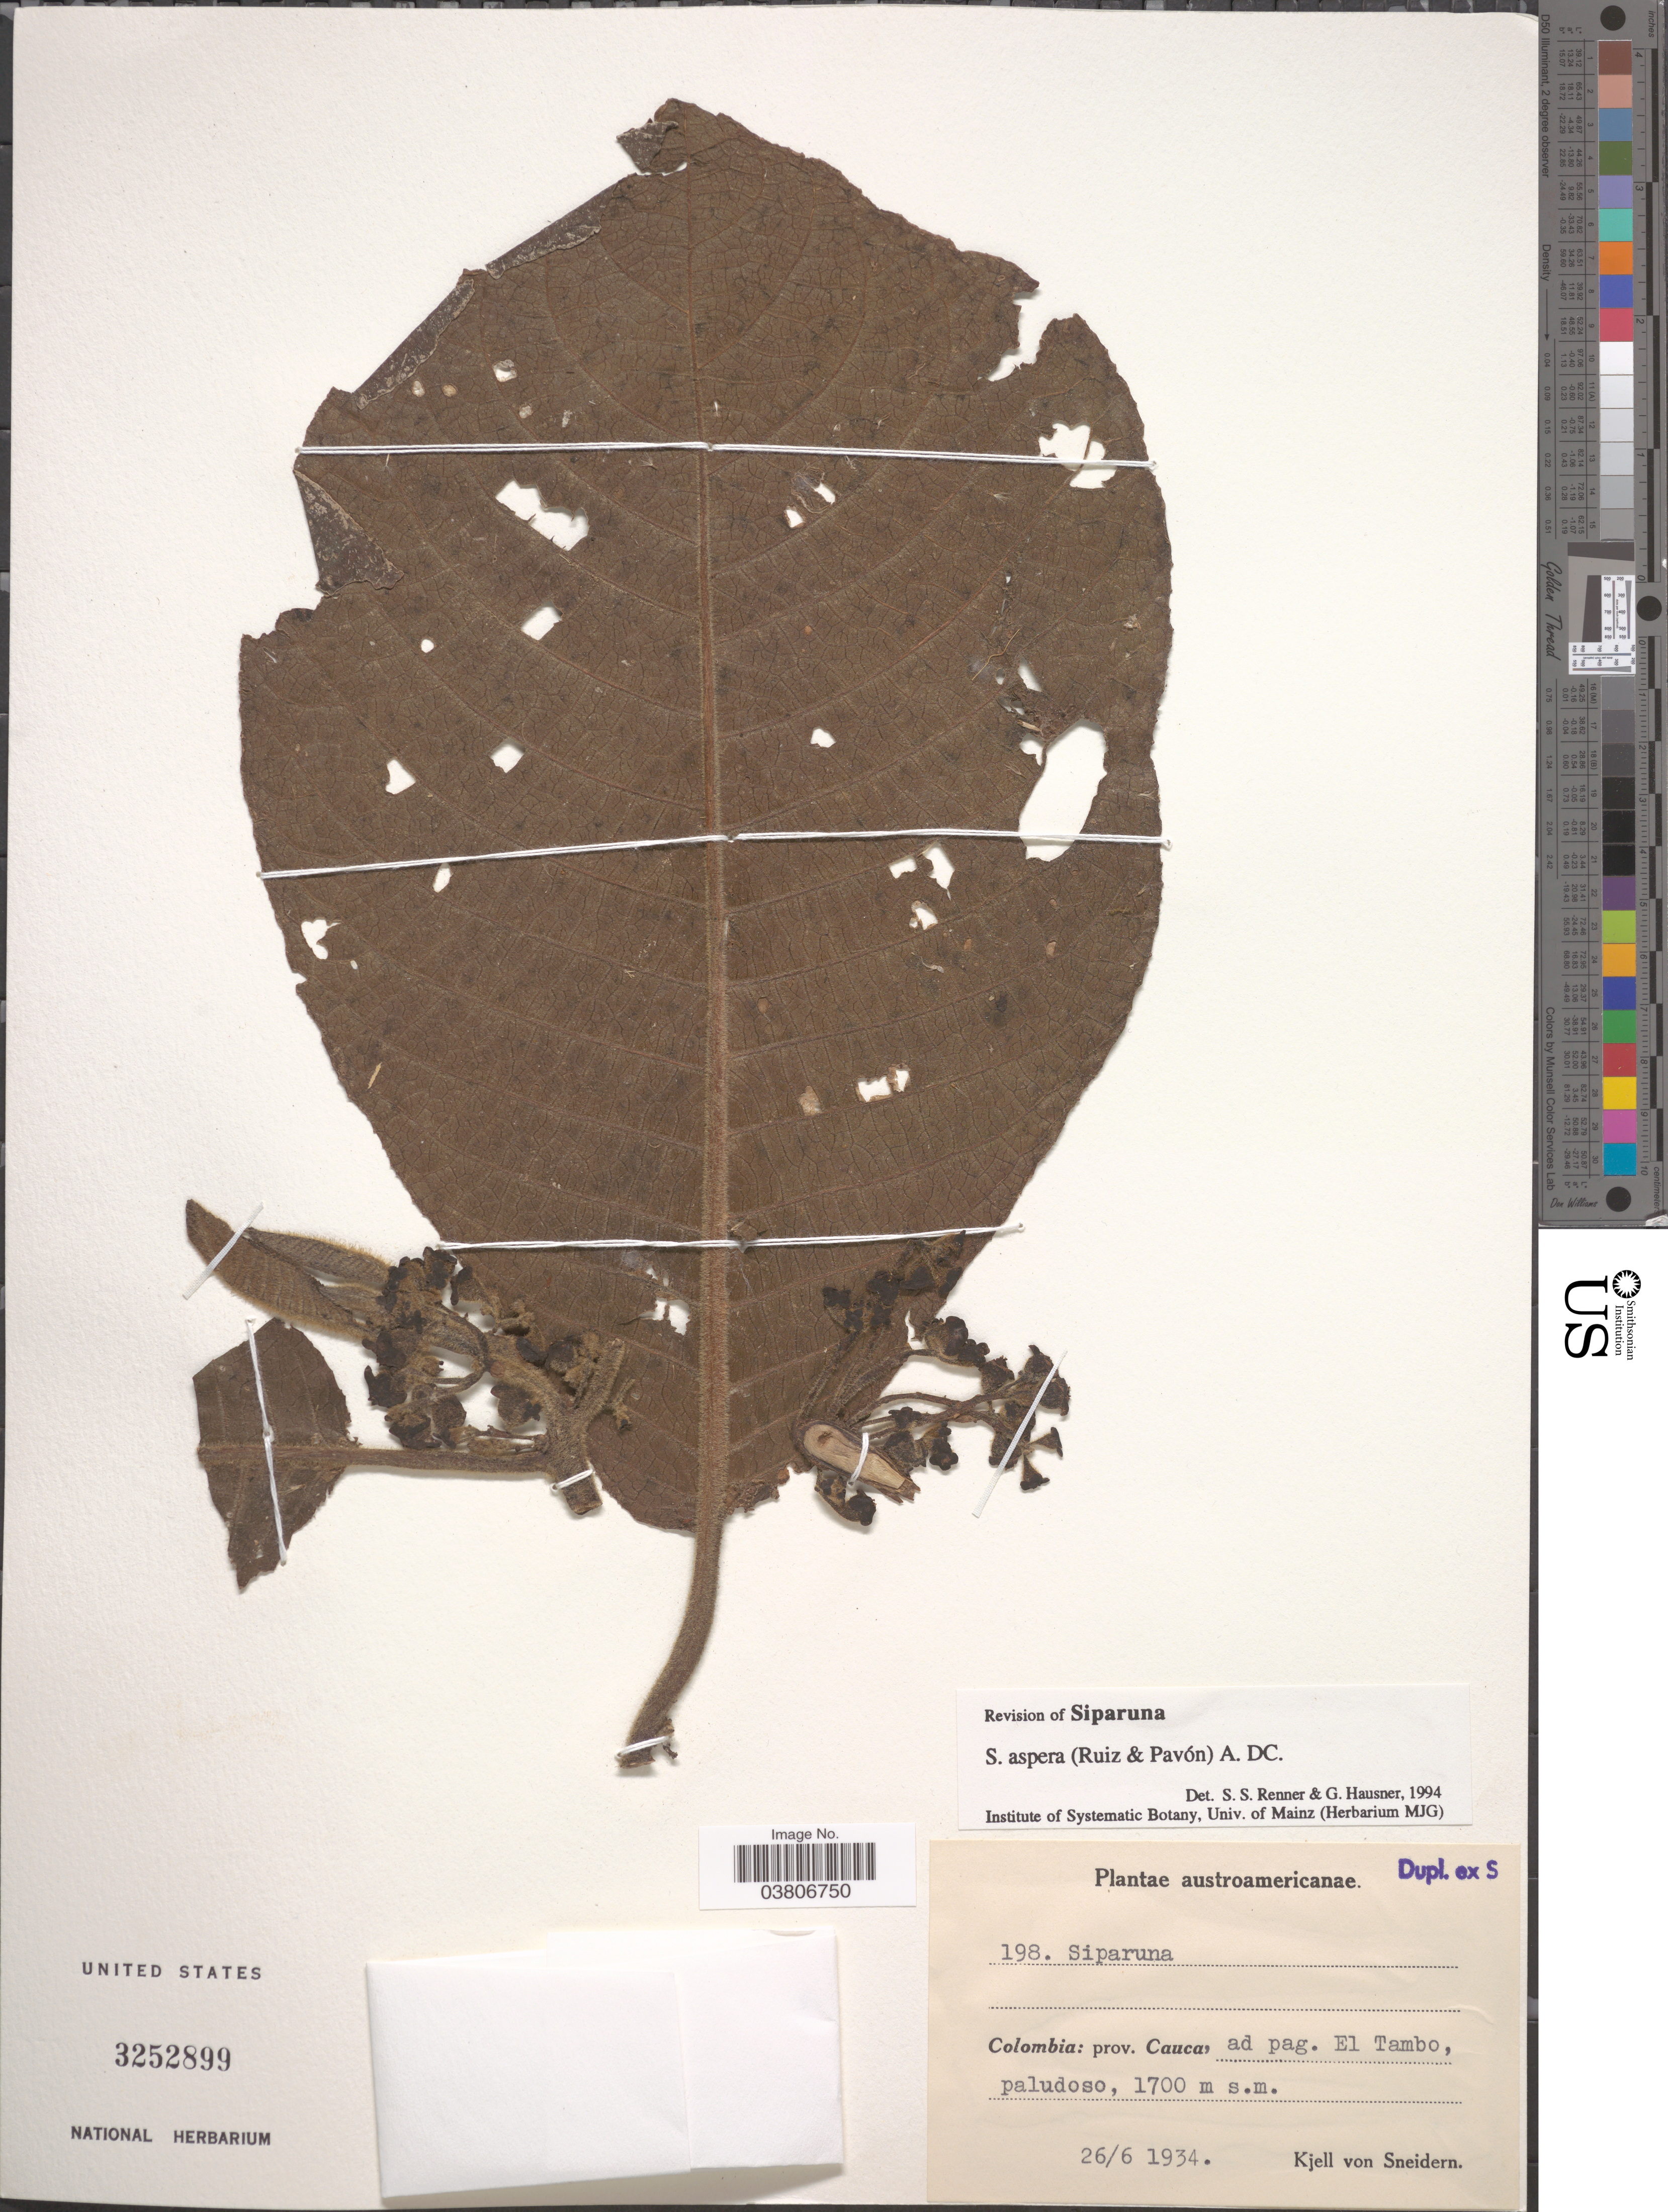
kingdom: Plantae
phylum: Tracheophyta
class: Magnoliopsida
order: Laurales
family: Siparunaceae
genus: Siparuna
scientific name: Siparuna aspera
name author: (Ruiz & Pav.) A. DC.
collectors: K. von Sneidern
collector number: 198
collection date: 1934-06-26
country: Colombia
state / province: Cauca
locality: Ad pag. El Tambo, paludoso.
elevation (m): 1700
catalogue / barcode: US 3252899